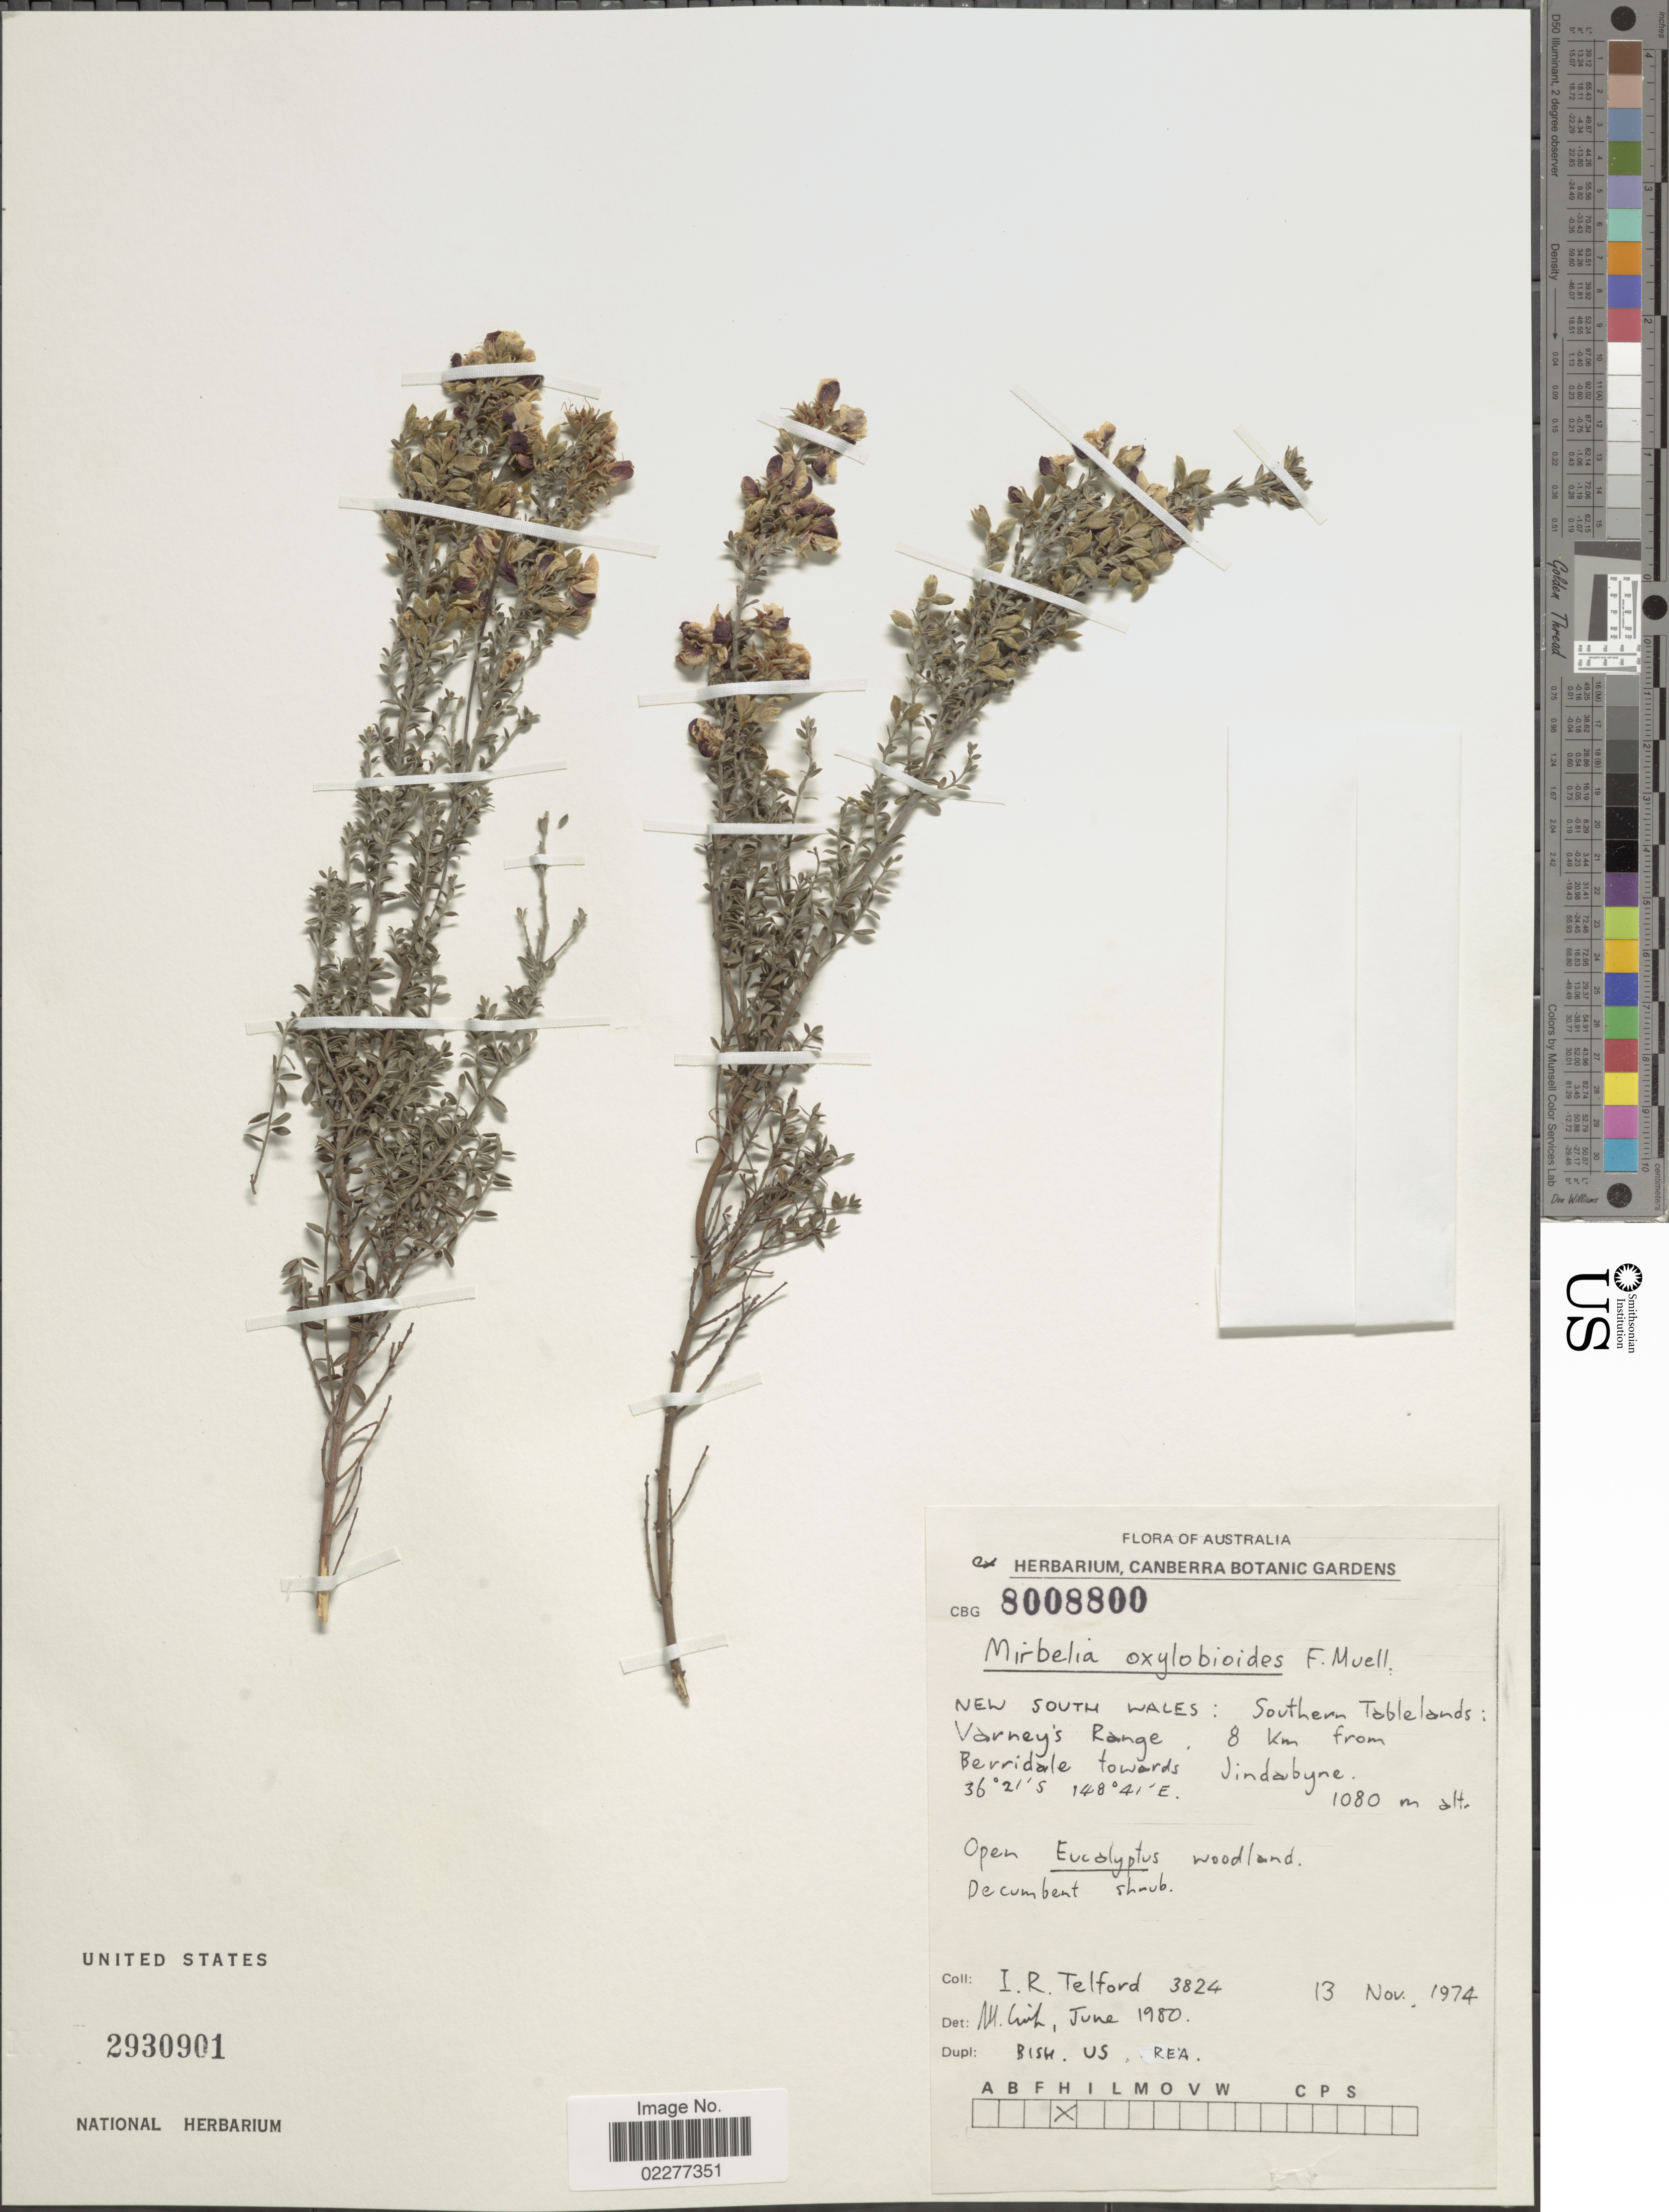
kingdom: Plantae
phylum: Tracheophyta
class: Magnoliopsida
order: Fabales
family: Fabaceae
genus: Mirbelia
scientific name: Mirbelia oxylobioides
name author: F. Muell.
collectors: I. R. Telford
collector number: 3824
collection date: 1974-11-13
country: Australia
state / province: New South Wales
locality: Southern Tablelands: Varney's Range. 8 km from Berridale towards Jindabyne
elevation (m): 1080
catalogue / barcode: US 2930901